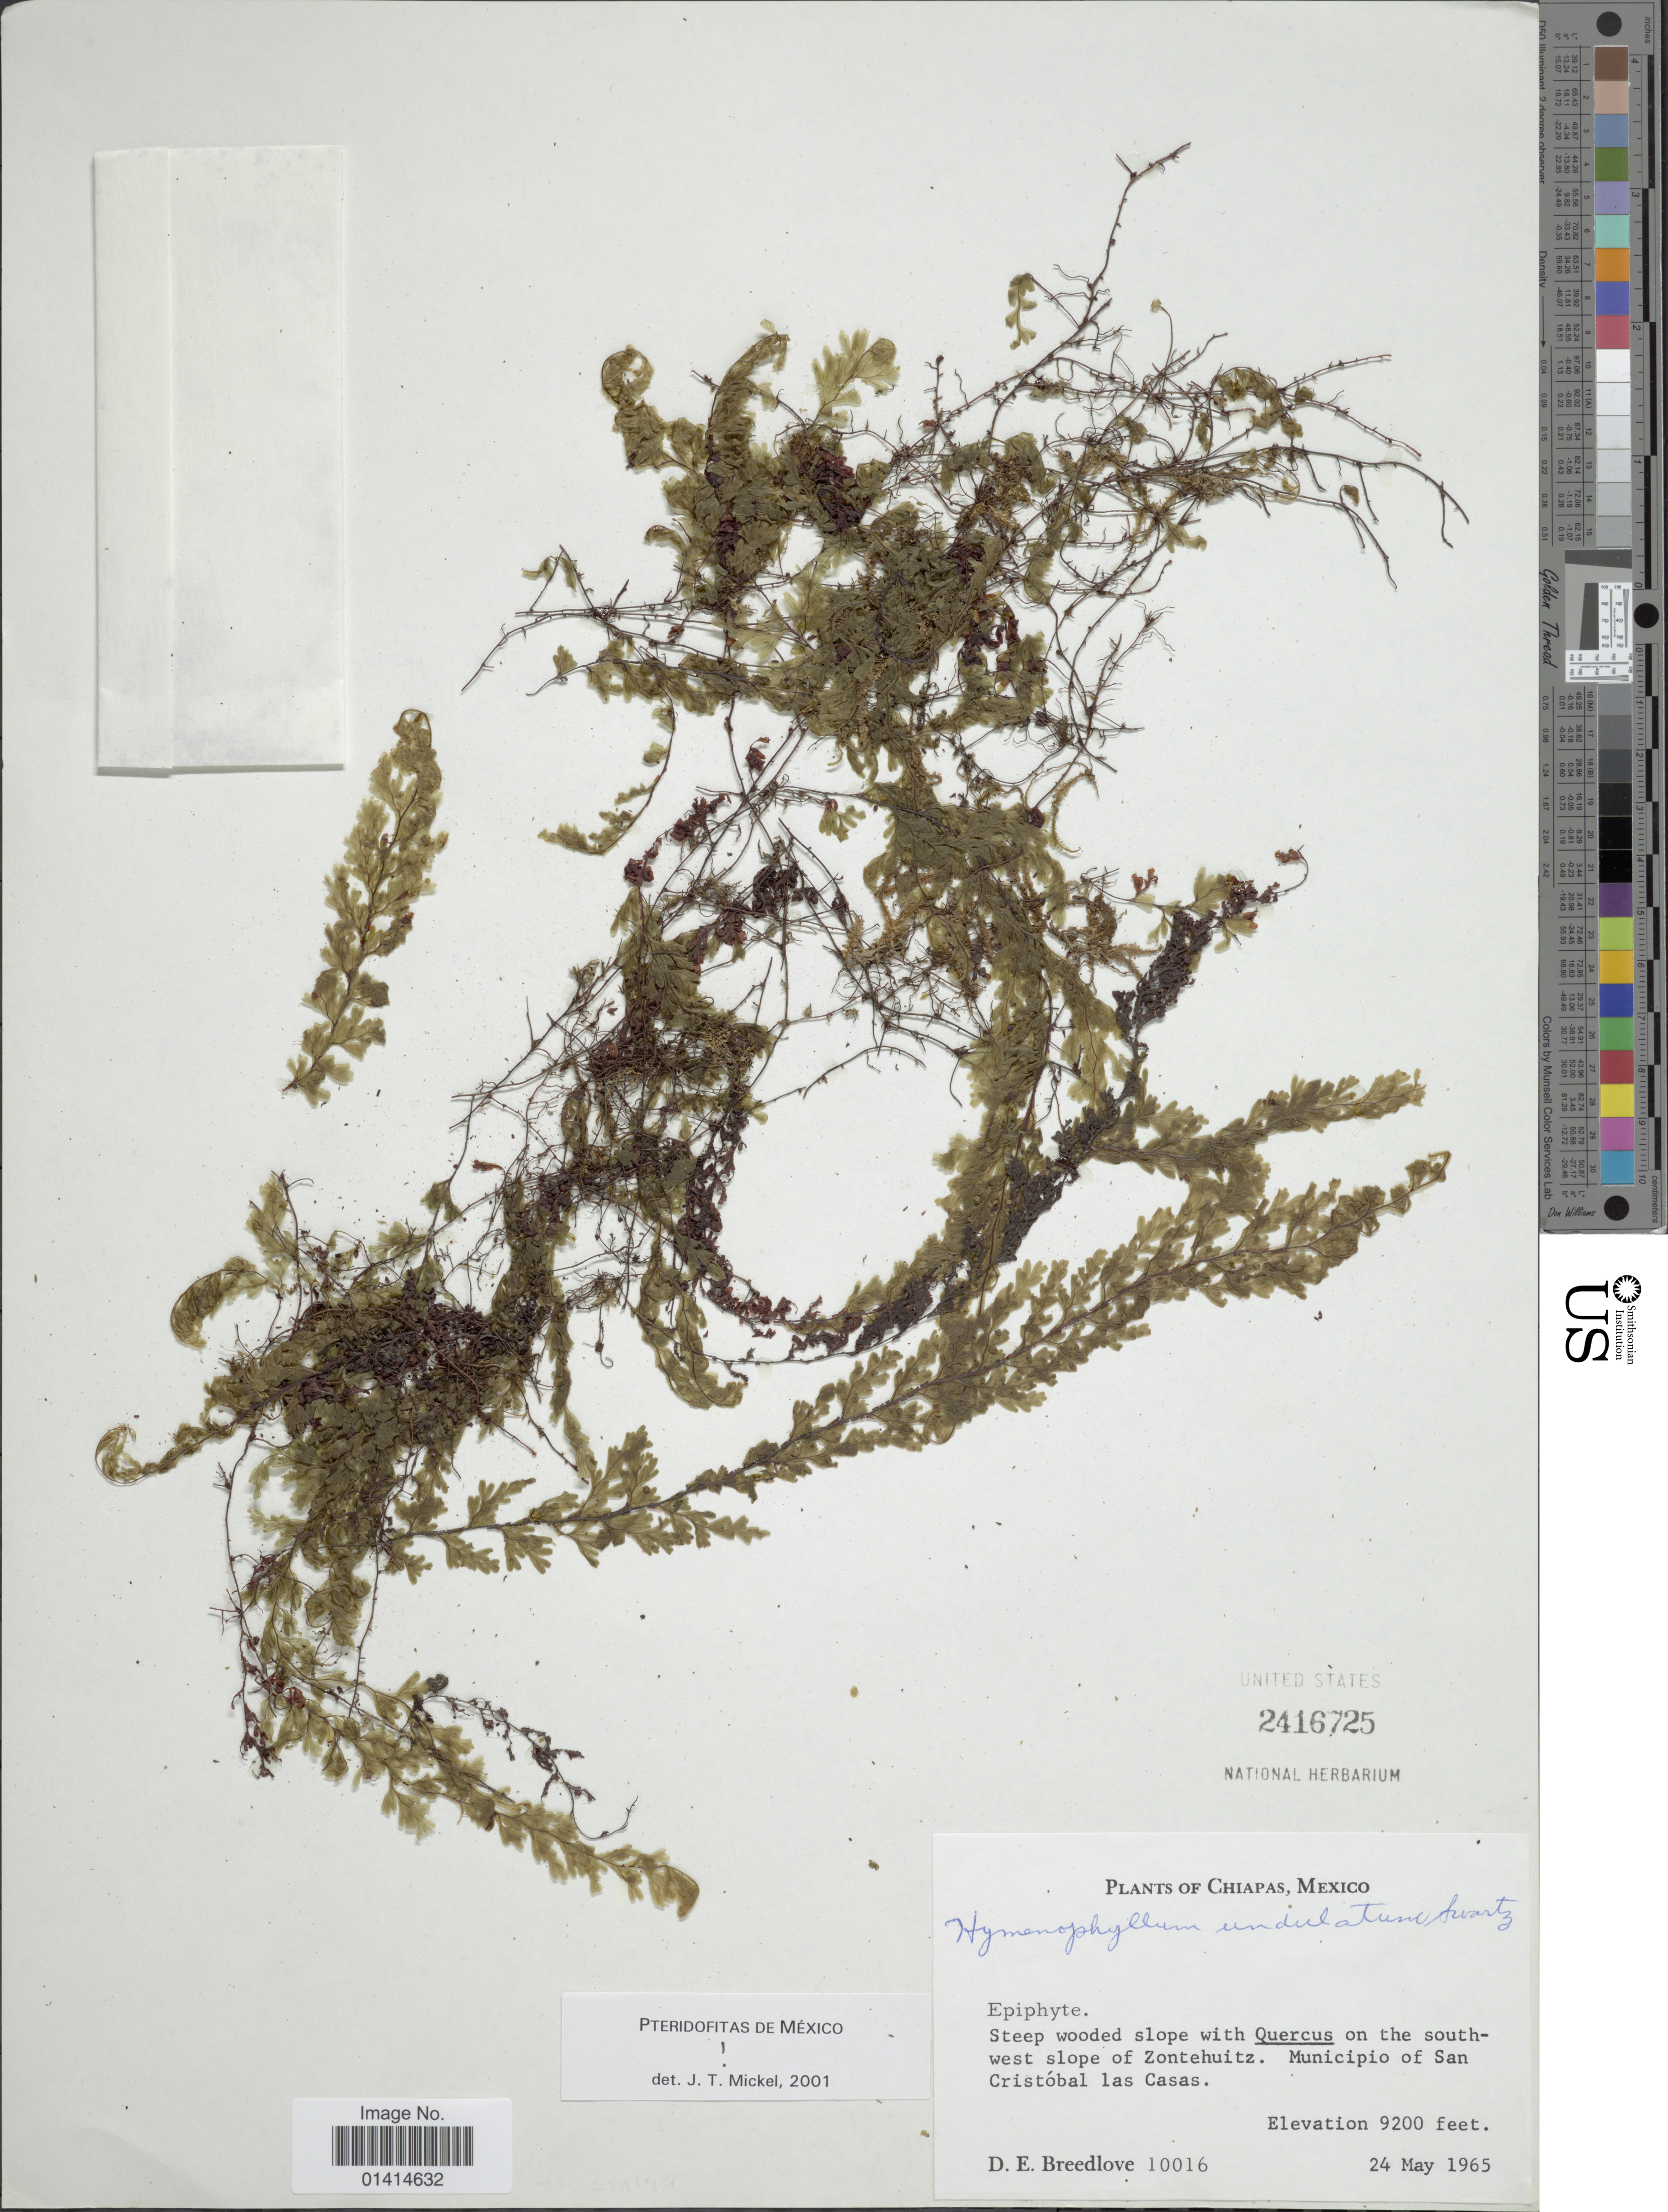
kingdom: Plantae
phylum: Tracheophyta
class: Polypodiopsida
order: Hymenophyllales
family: Hymenophyllaceae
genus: Hymenophyllum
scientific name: Hymenophyllum undulatum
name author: (Sw.) Sw.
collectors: D. E. Breedlove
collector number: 10016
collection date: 1965-05-24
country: Mexico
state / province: Chiapas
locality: On the south-west slope of Zontehuitz. Municipio of San Cristóbal las Casas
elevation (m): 2804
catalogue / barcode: US 2416725